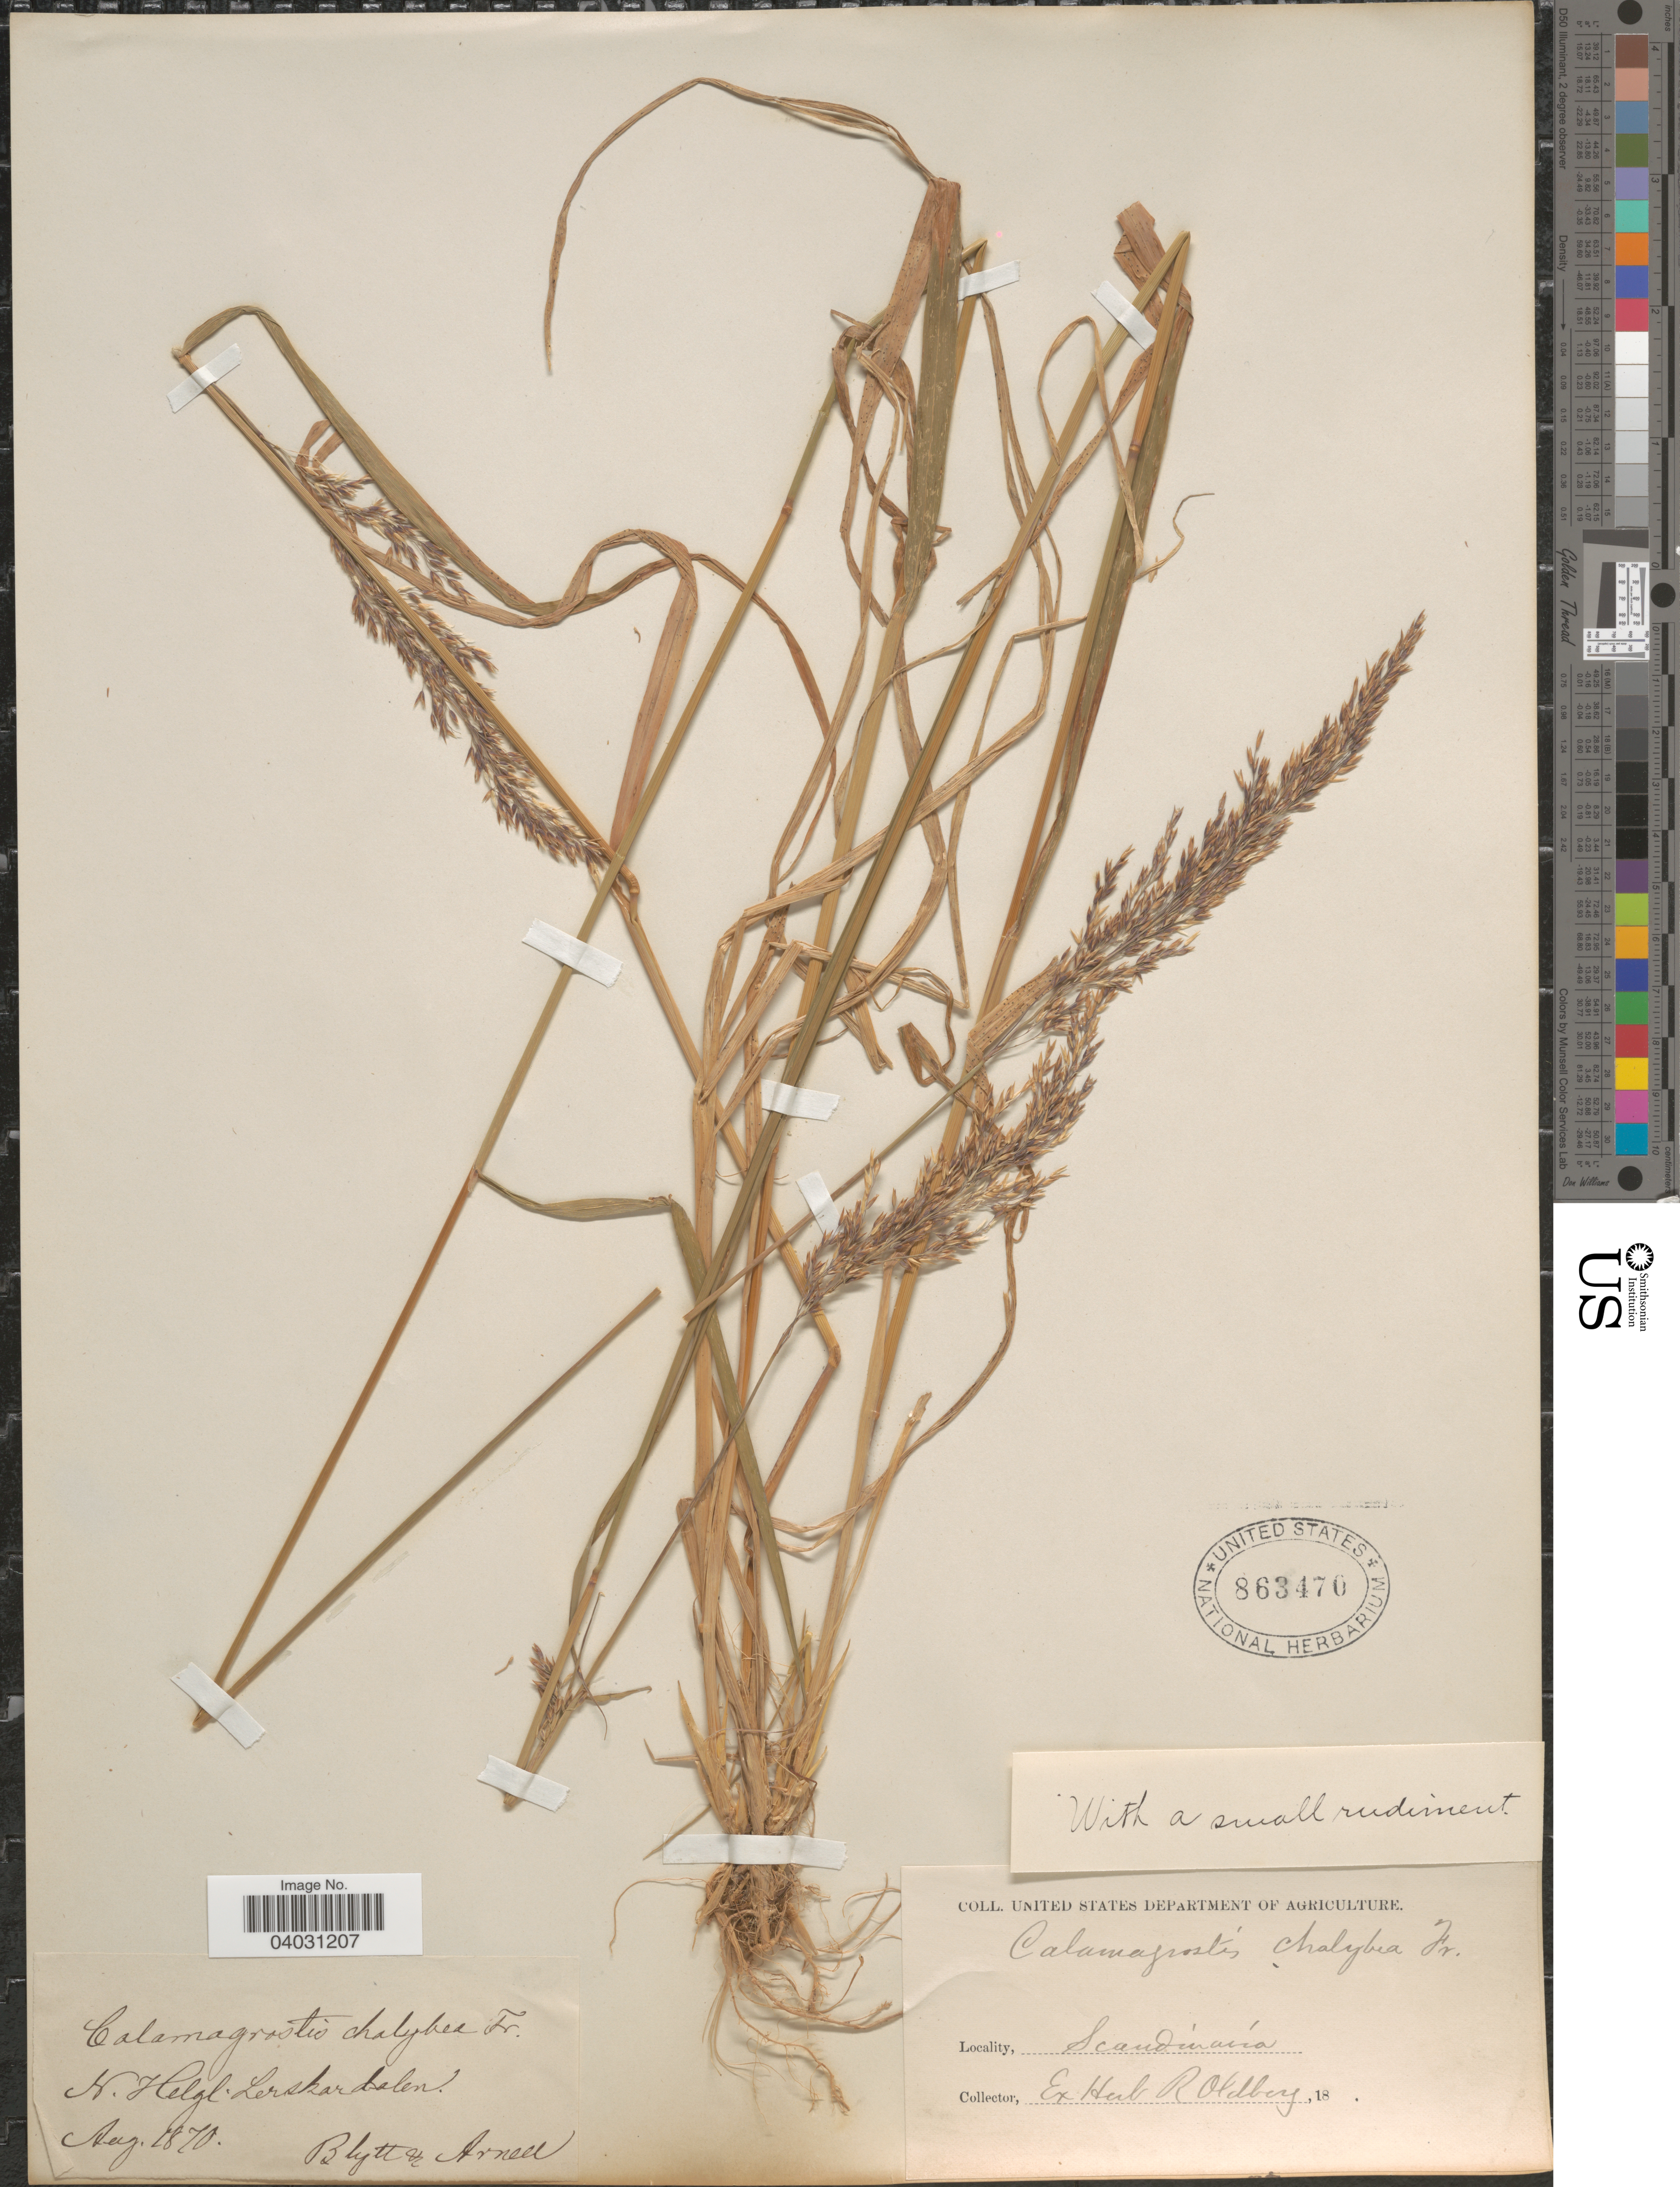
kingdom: Plantae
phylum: Tracheophyta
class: Liliopsida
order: Poales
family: Poaceae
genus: Calamagrostis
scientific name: Calamagrostis chalybaea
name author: Fr. a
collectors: Blytt & Arnell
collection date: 1870-08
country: Sweden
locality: Scandinavia. H. Helgl. Lerskar dalen.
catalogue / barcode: US 863470